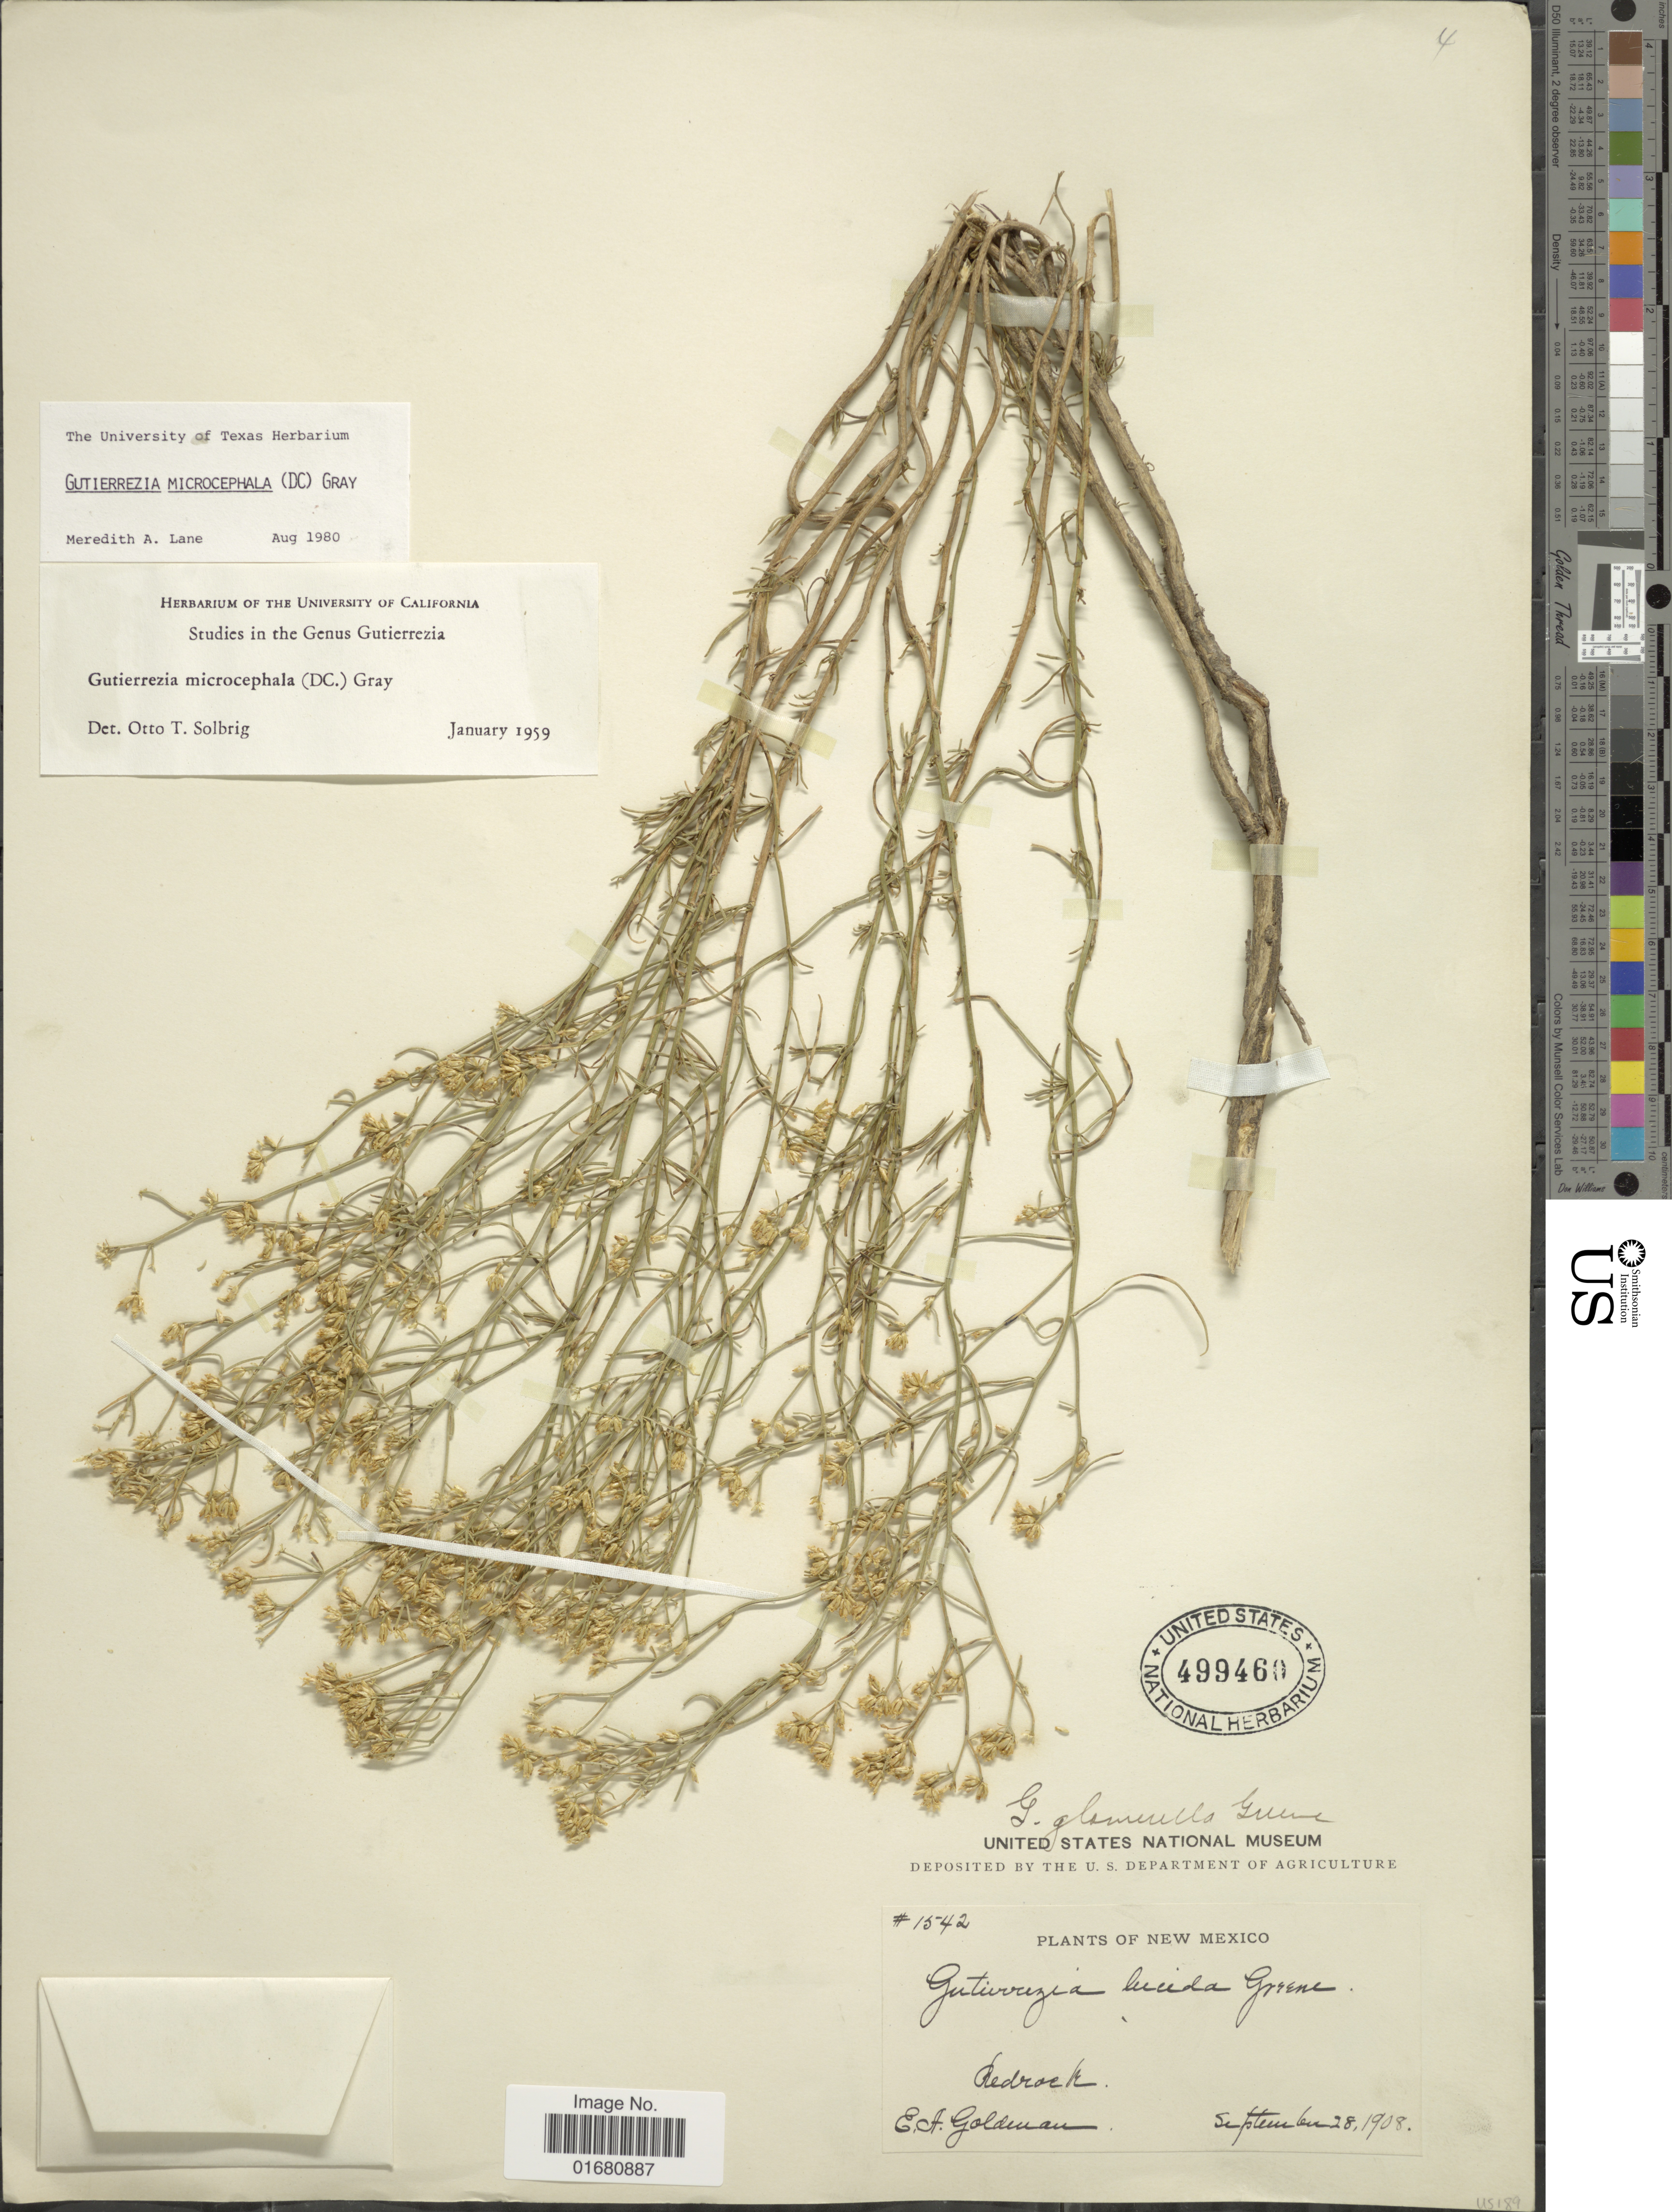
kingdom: Plantae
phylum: Tracheophyta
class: Magnoliopsida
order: Asterales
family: Asteraceae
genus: Gutierrezia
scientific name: Gutierrezia microcephala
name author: (DC.) A. Gray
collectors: E. A. Goldman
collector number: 1542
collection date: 1908-09-28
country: United States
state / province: New Mexico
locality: Redrock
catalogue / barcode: US 499460